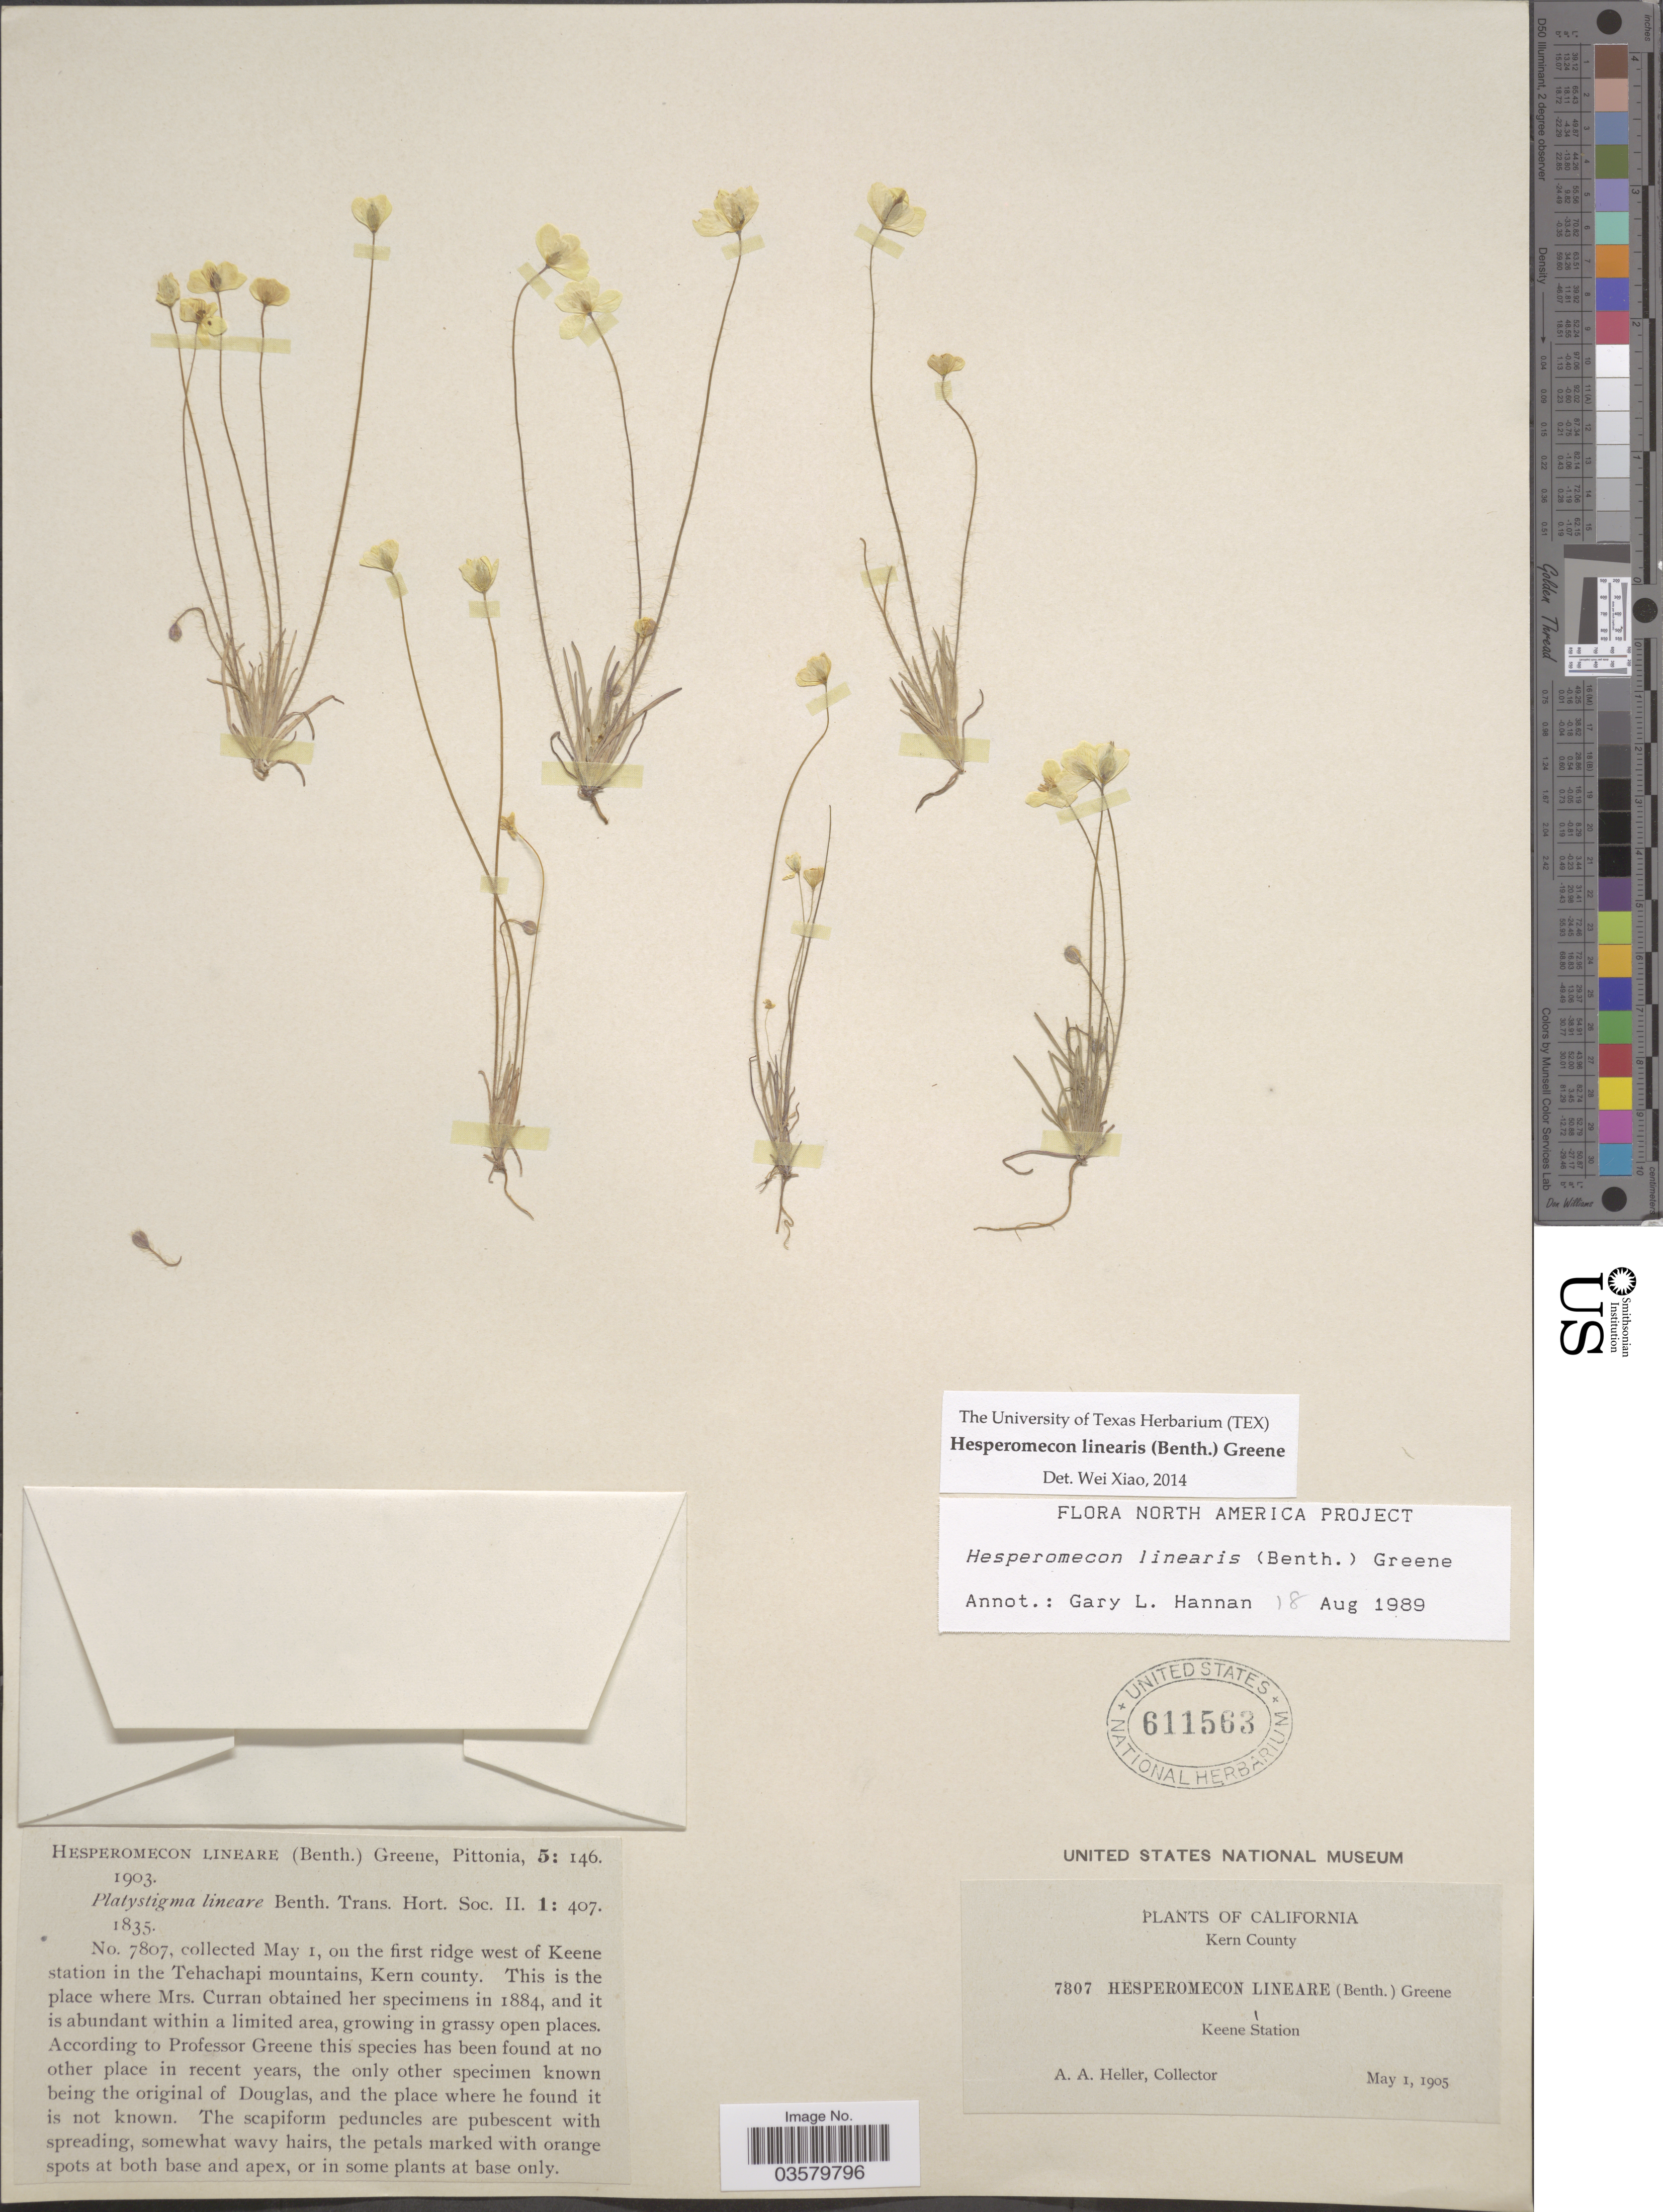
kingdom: Plantae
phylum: Tracheophyta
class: Magnoliopsida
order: Ranunculales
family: Papaveraceae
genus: Platystigma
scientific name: Platystigma lineare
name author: Benth.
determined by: Strong, M. T., (US), Smithsonian Institution - National Museum of Natural History (UNITED STATES)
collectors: A. A. Heller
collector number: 7807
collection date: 1905-05-01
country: United States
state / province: California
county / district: Kern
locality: Kern County. Keene Station. On the first ridge west of Keene station in the Tehachapi mountains.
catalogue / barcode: US 611563